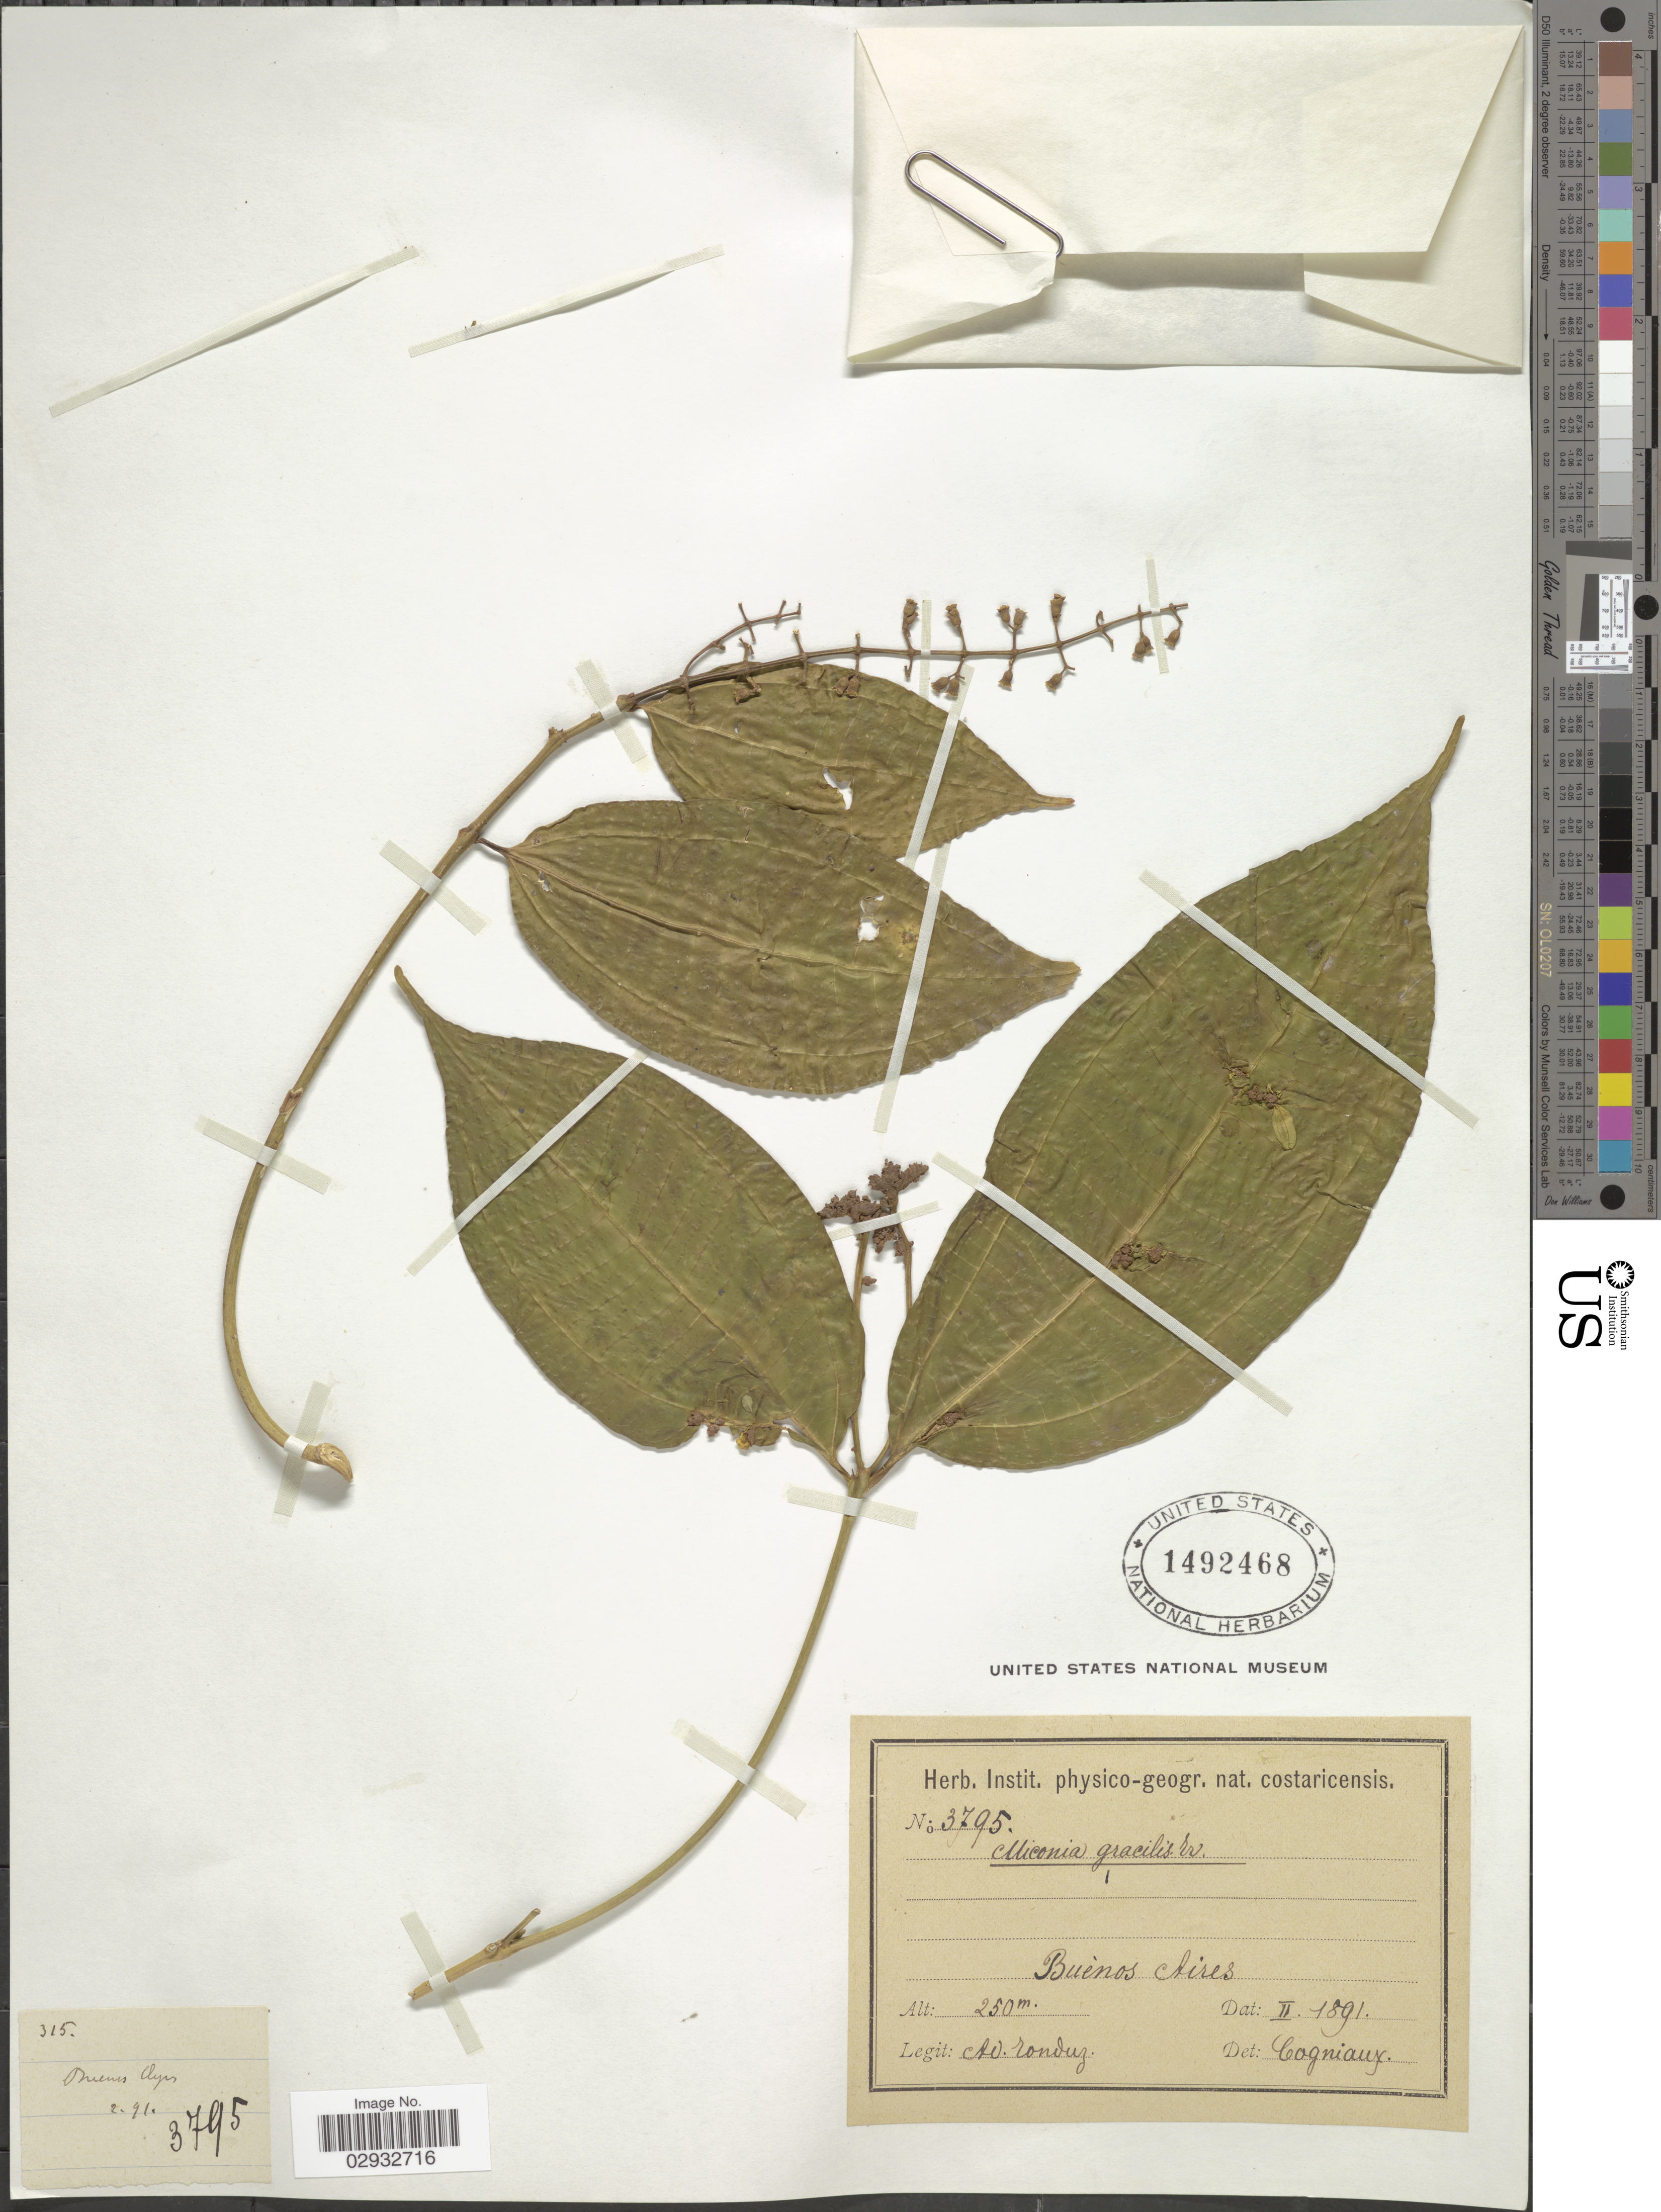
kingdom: Plantae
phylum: Tracheophyta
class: Magnoliopsida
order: Myrtales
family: Melastomataceae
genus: Miconia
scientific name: Miconia gracilis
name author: Triana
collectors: A. Tonduz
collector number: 3795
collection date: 1891-02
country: Costa Rica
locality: Buenos Aires.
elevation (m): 250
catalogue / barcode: US 1492468